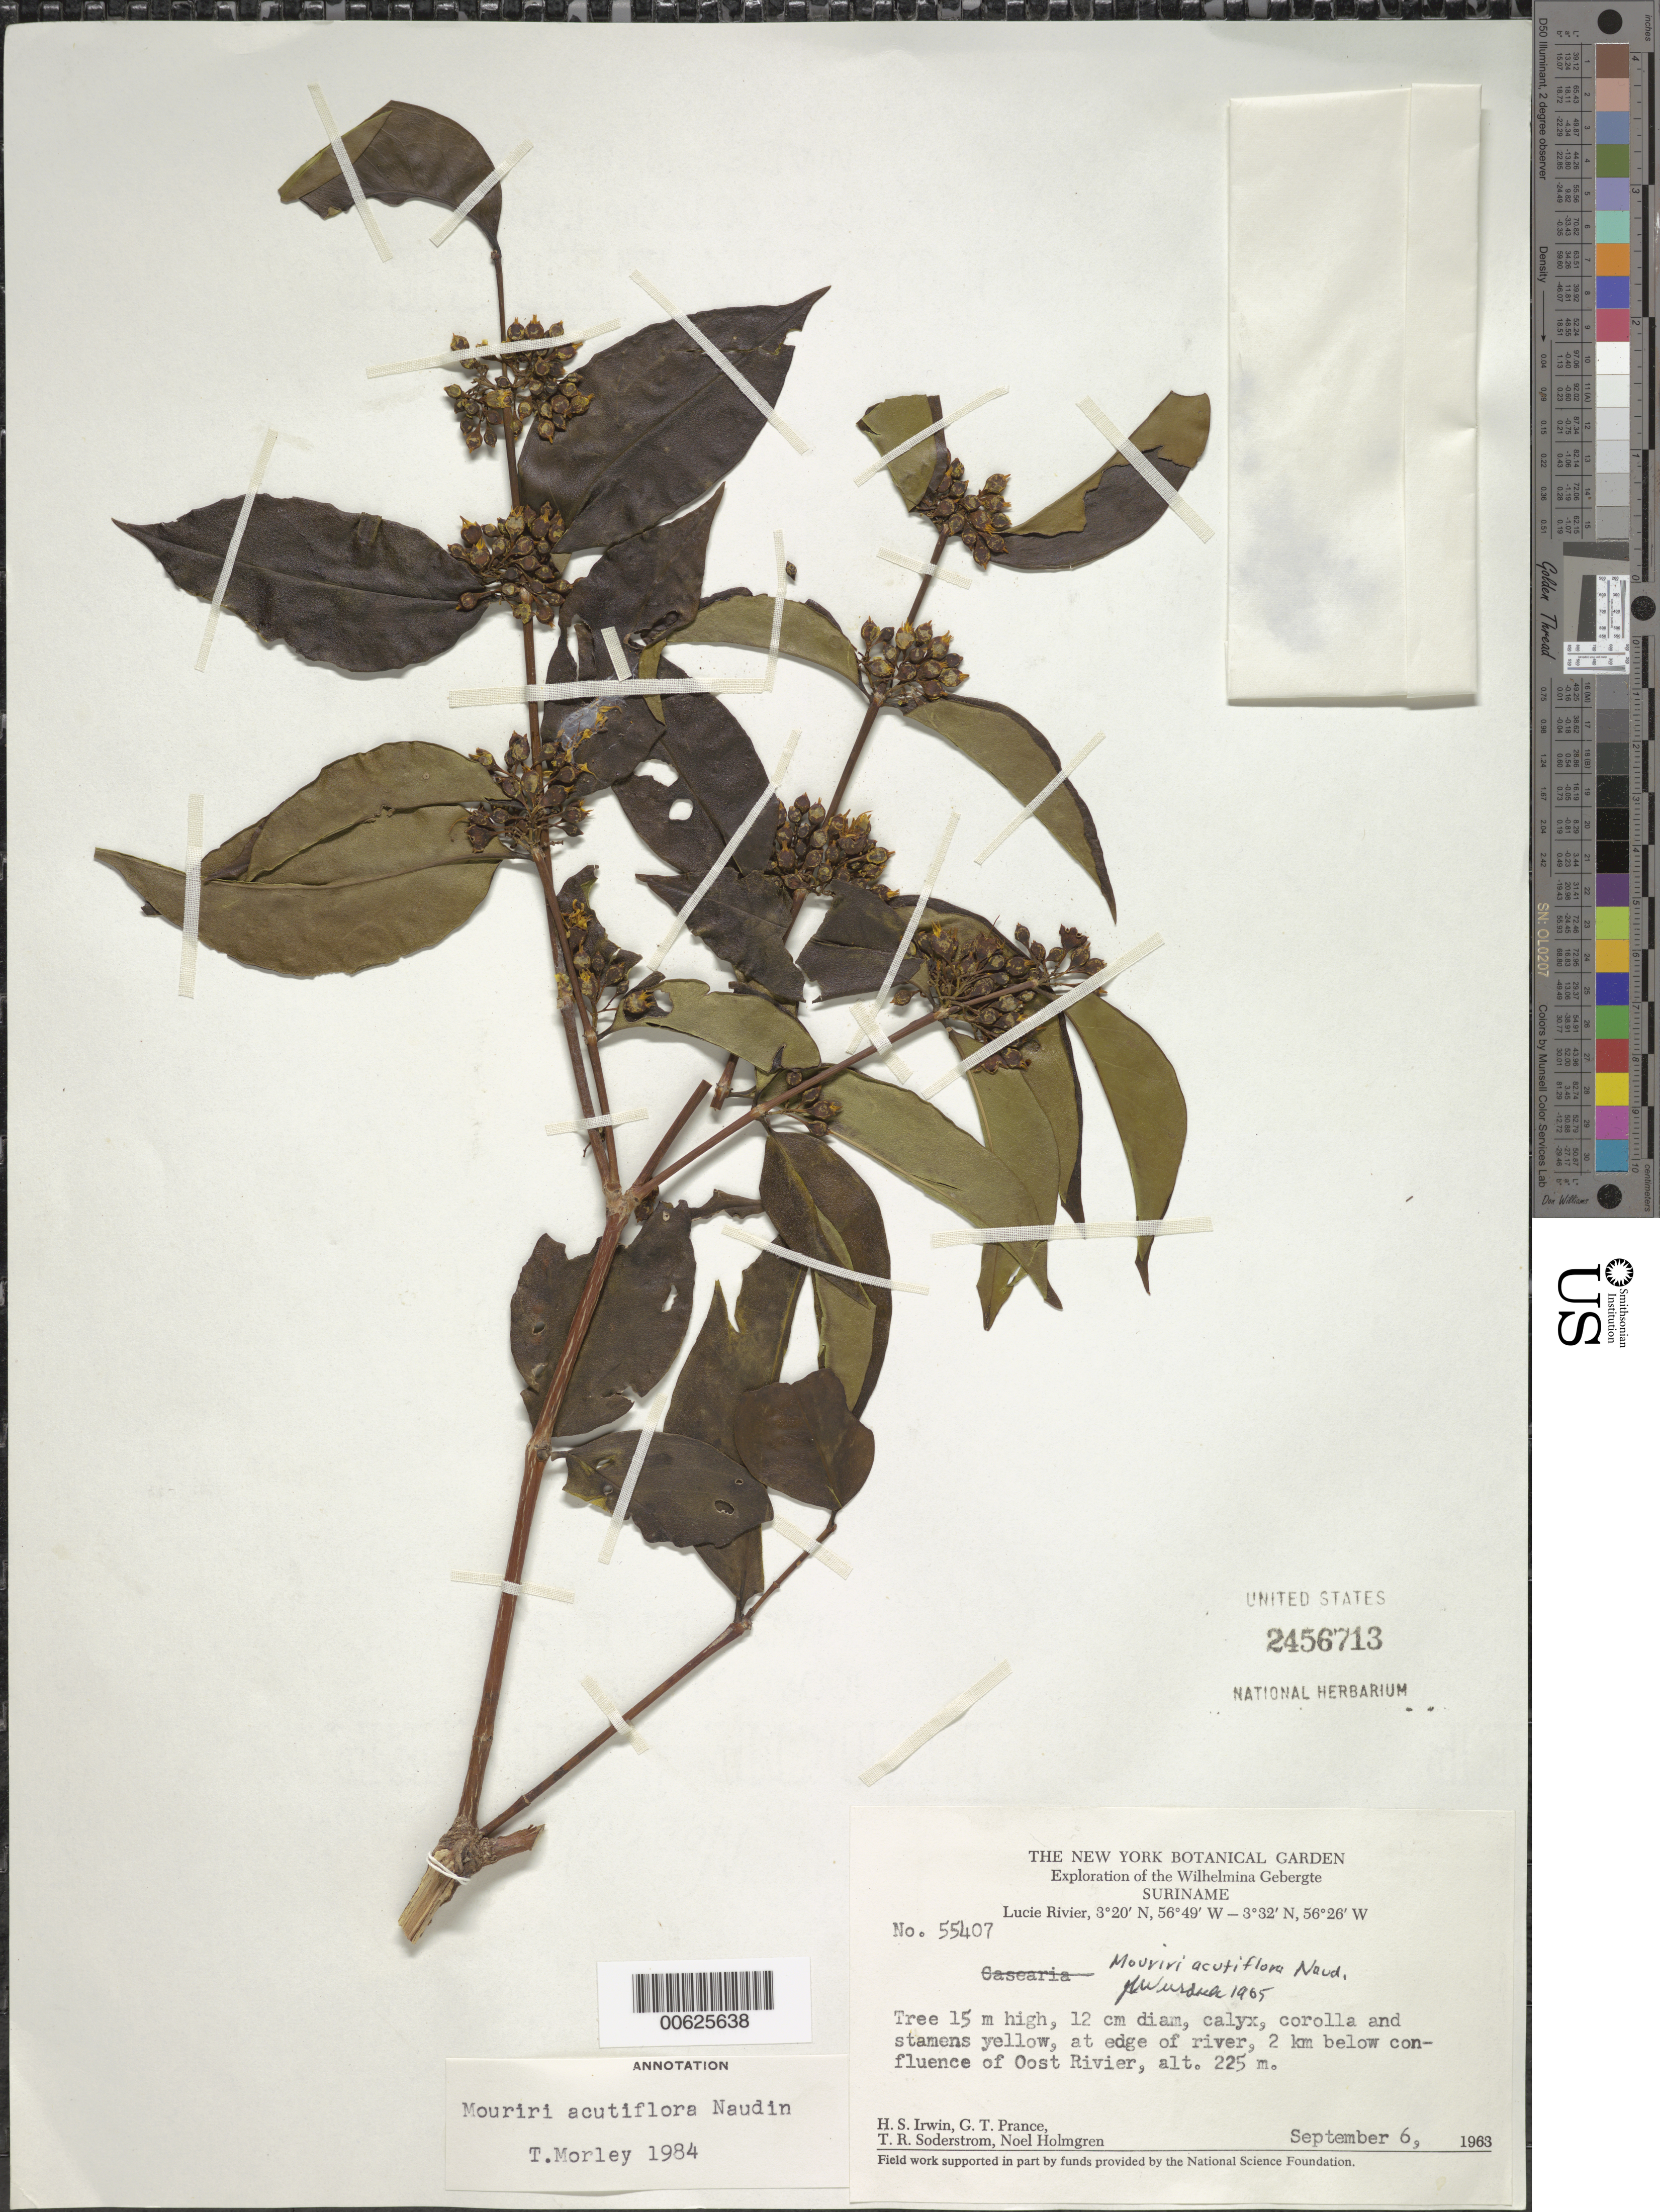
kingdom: Plantae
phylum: Tracheophyta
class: Magnoliopsida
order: Myrtales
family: Melastomataceae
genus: Mouriri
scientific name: Mouriri acutiflora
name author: Naudin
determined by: Morley, T.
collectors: H. Irwin, G. T. Prance, T. R. Soderstrom & N. H. Holmgren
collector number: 55407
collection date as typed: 6-Sep-63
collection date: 1963-09-06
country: Suriname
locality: Lucie R., 2 km below confl. with Oost R., Wilhelmina Gebergte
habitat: Edge of river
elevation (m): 225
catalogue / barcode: US 2456713